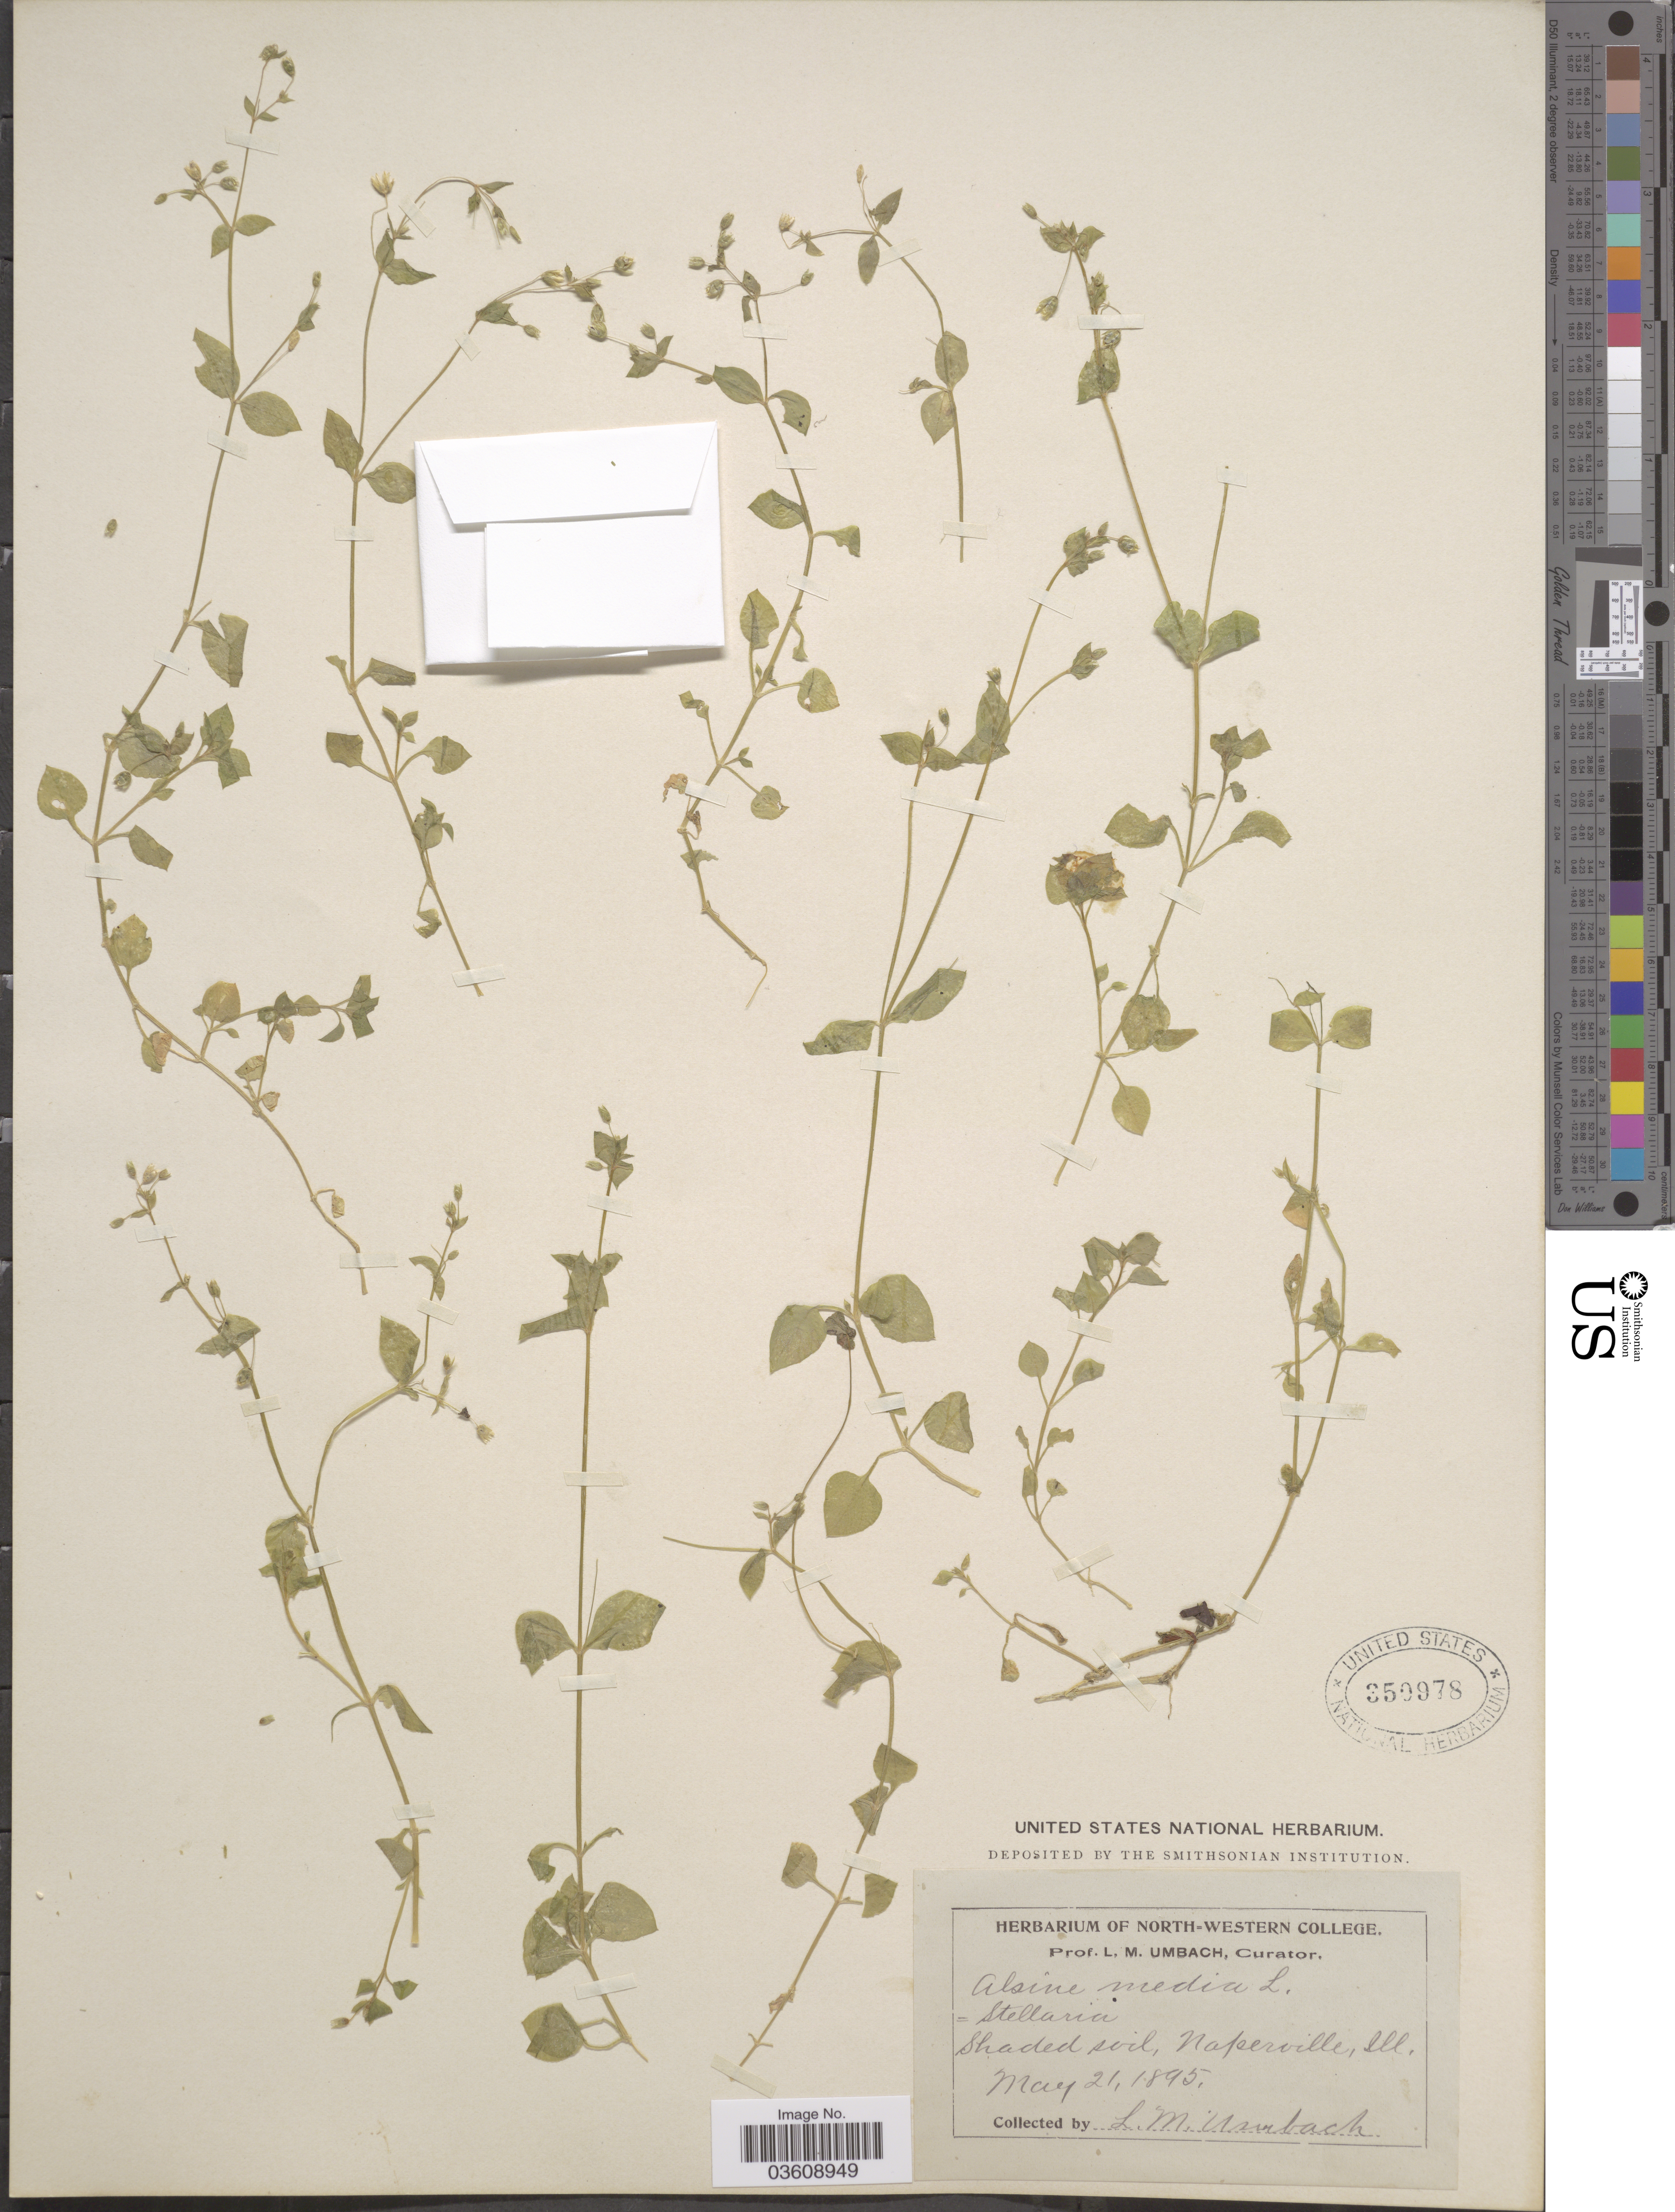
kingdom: Plantae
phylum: Tracheophyta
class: Magnoliopsida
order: Caryophyllales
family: Caryophyllaceae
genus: Stellaria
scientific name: Stellaria media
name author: (L.) Vill.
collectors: L. M. Umbach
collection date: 1895-05-21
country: United States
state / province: Illinois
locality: Shaded soil, Naperville.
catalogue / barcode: US 350978